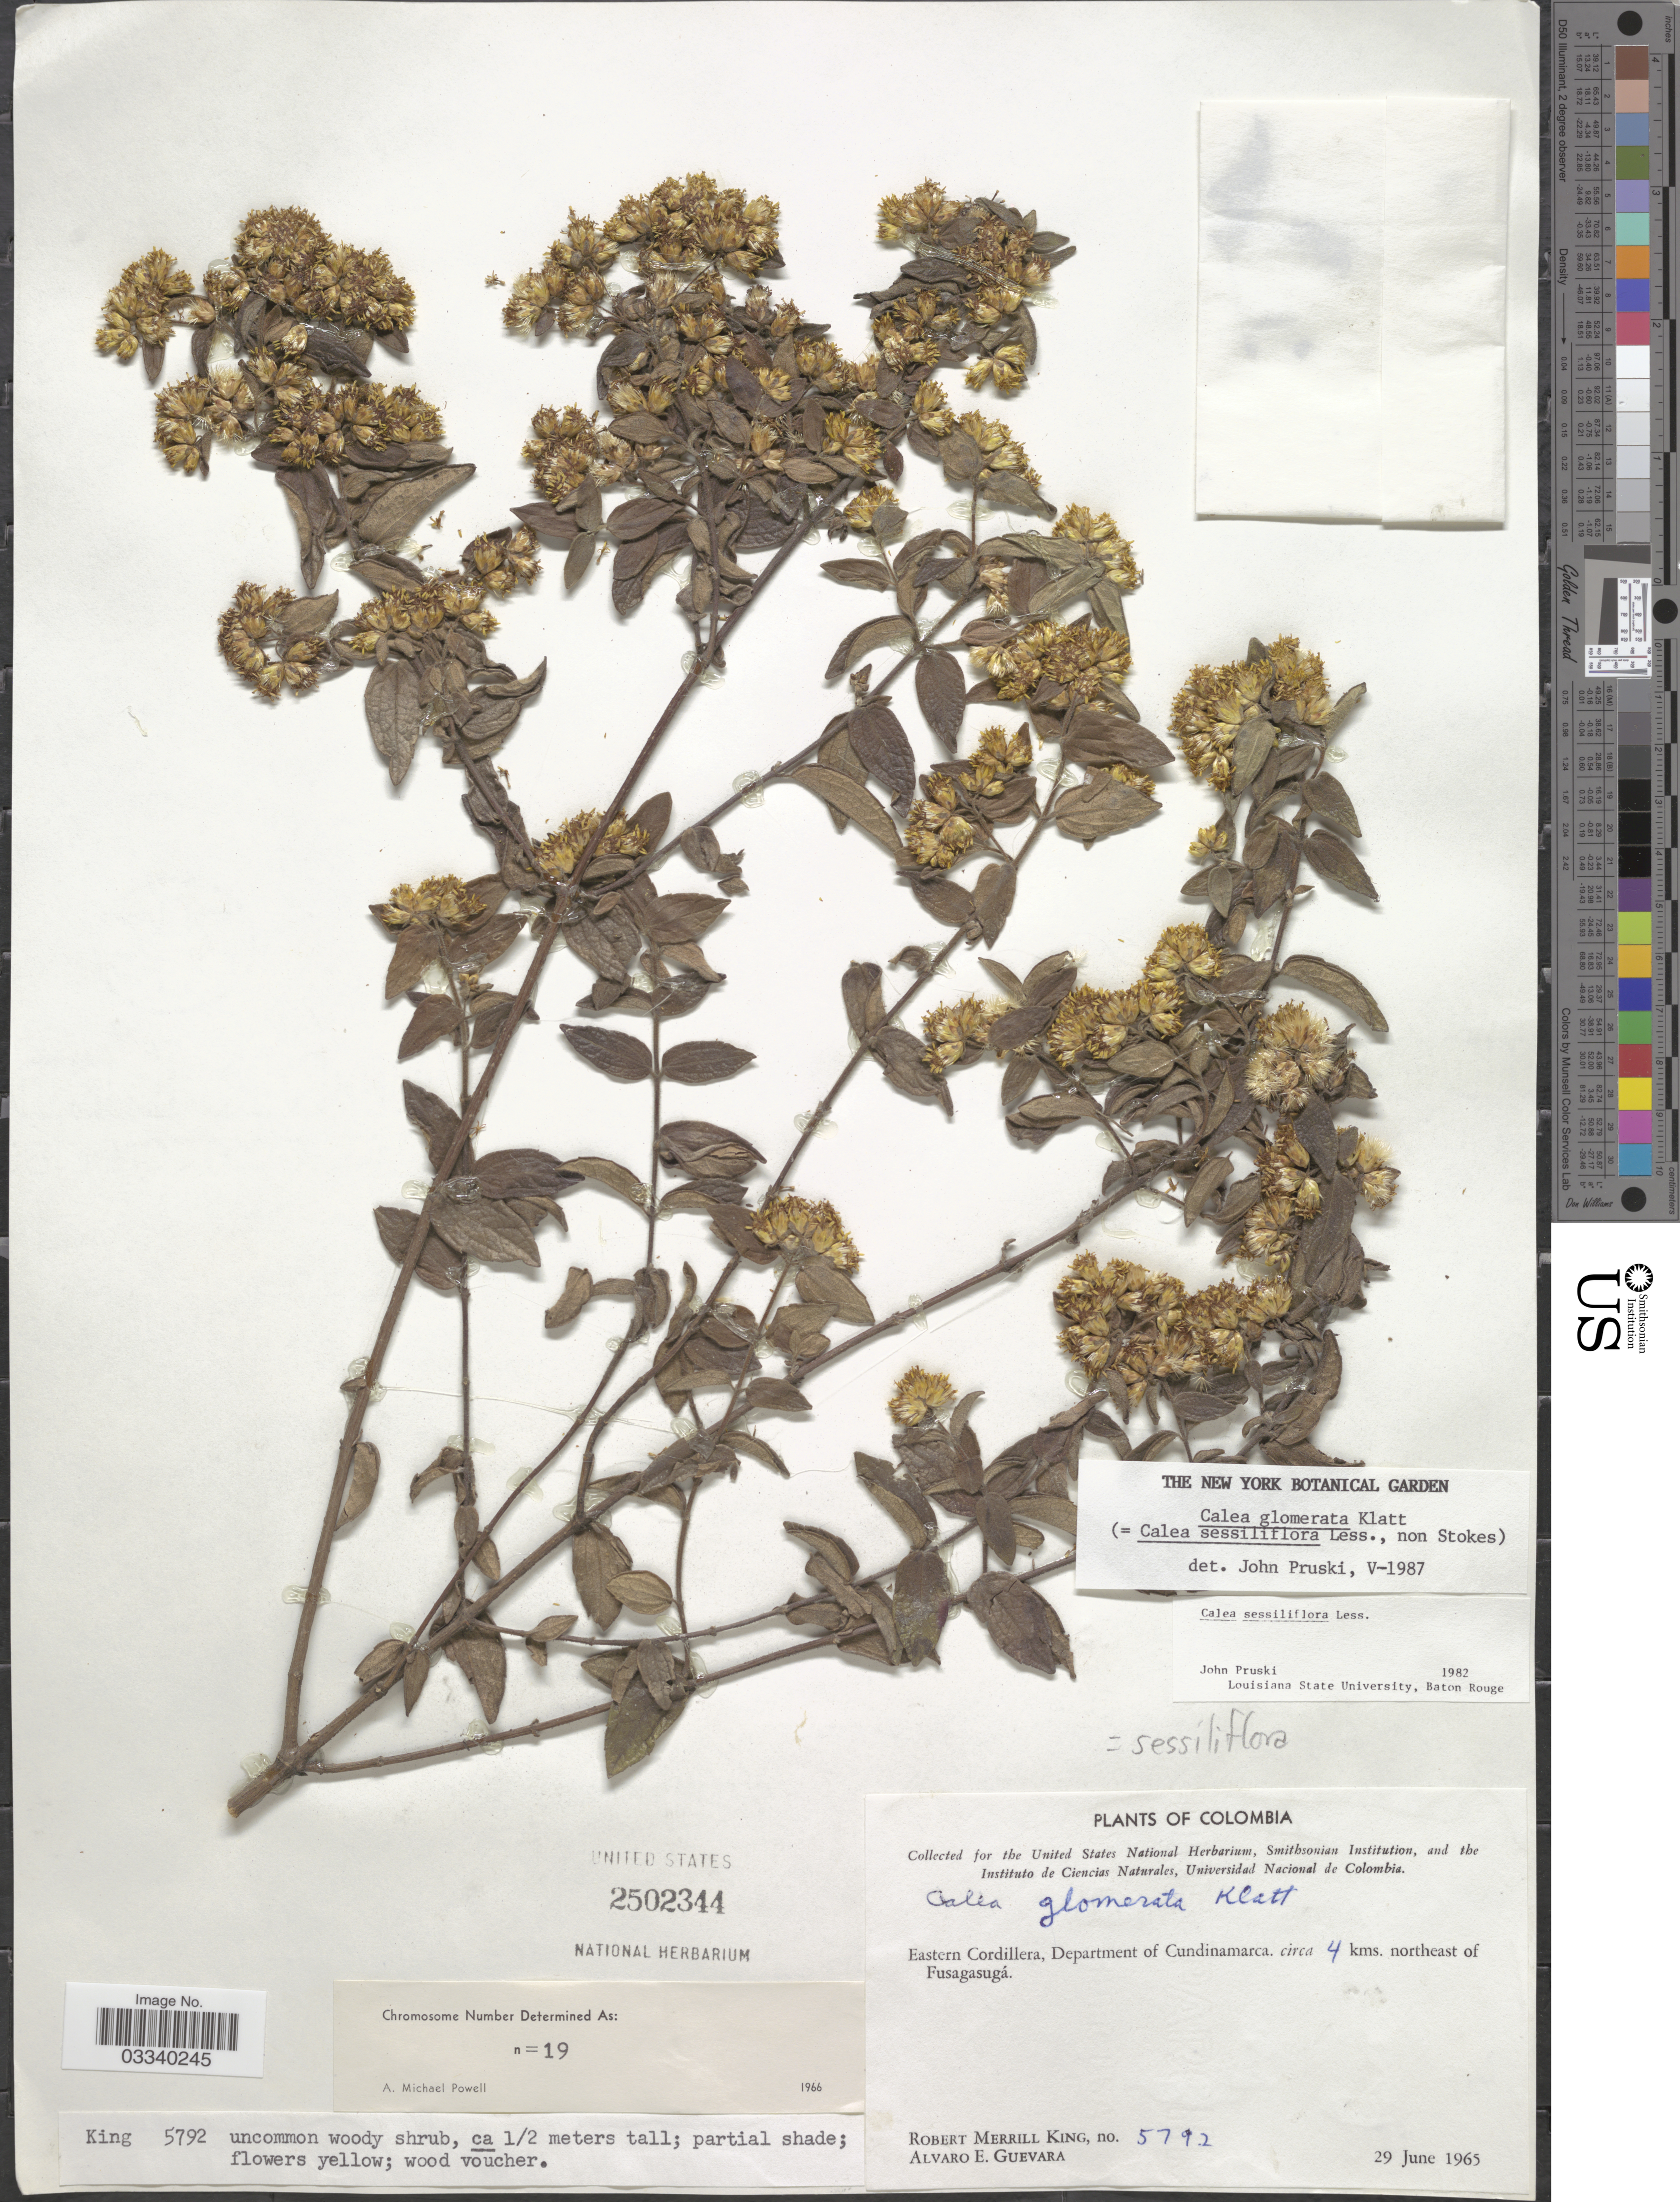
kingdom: Plantae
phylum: Tracheophyta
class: Magnoliopsida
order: Asterales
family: Asteraceae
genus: Calea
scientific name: Calea sessiliflora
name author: Less.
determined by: Pruski, J. F.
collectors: R. M. King & A. E. Guevara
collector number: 5792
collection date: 1965-06-29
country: Colombia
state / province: Cundinamarca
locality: Eastern Cordillera, Department of Cundinamarca, circa 4 kms. northeast of Fusagasugá.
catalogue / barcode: US 2502344